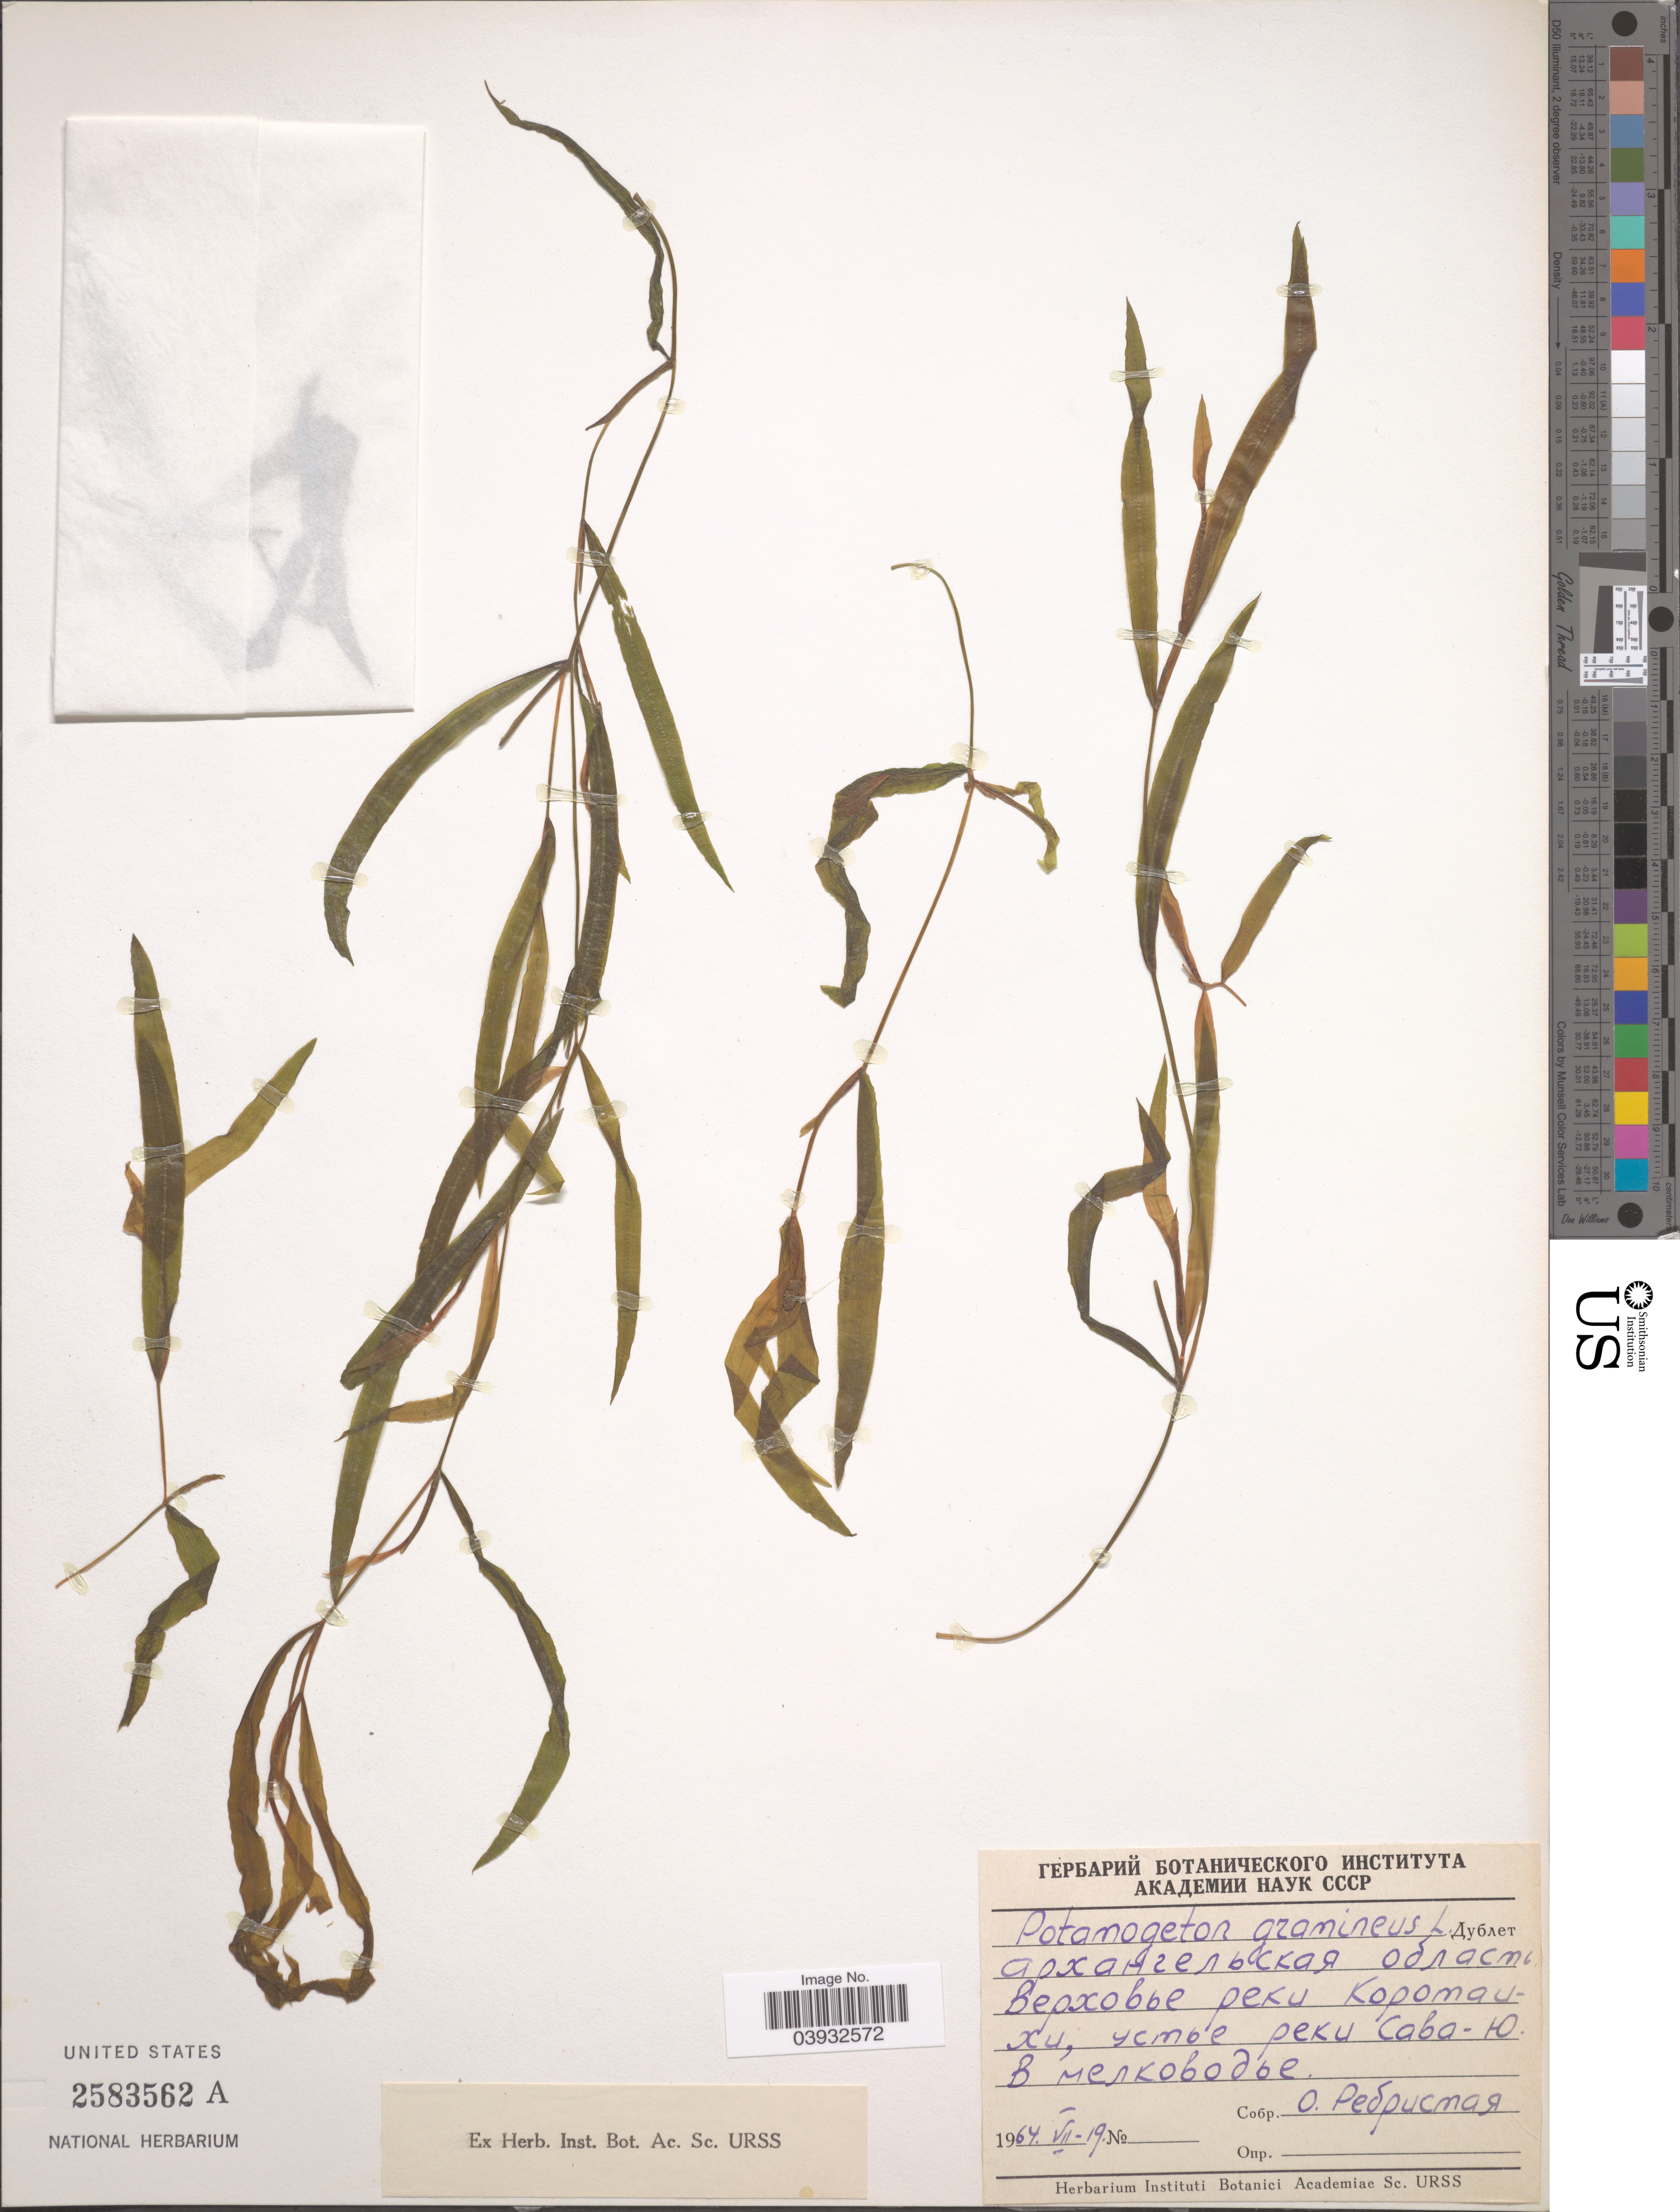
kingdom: Plantae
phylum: Tracheophyta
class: Liliopsida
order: Alismatales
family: Potamogetonaceae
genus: Potamogeton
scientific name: Potamogeton gramineus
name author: L.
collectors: X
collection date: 1964-07-19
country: Russian Federation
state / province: Arkhangelsk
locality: River Korotaikha, estuary of river Sava-U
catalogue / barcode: US 2583562A